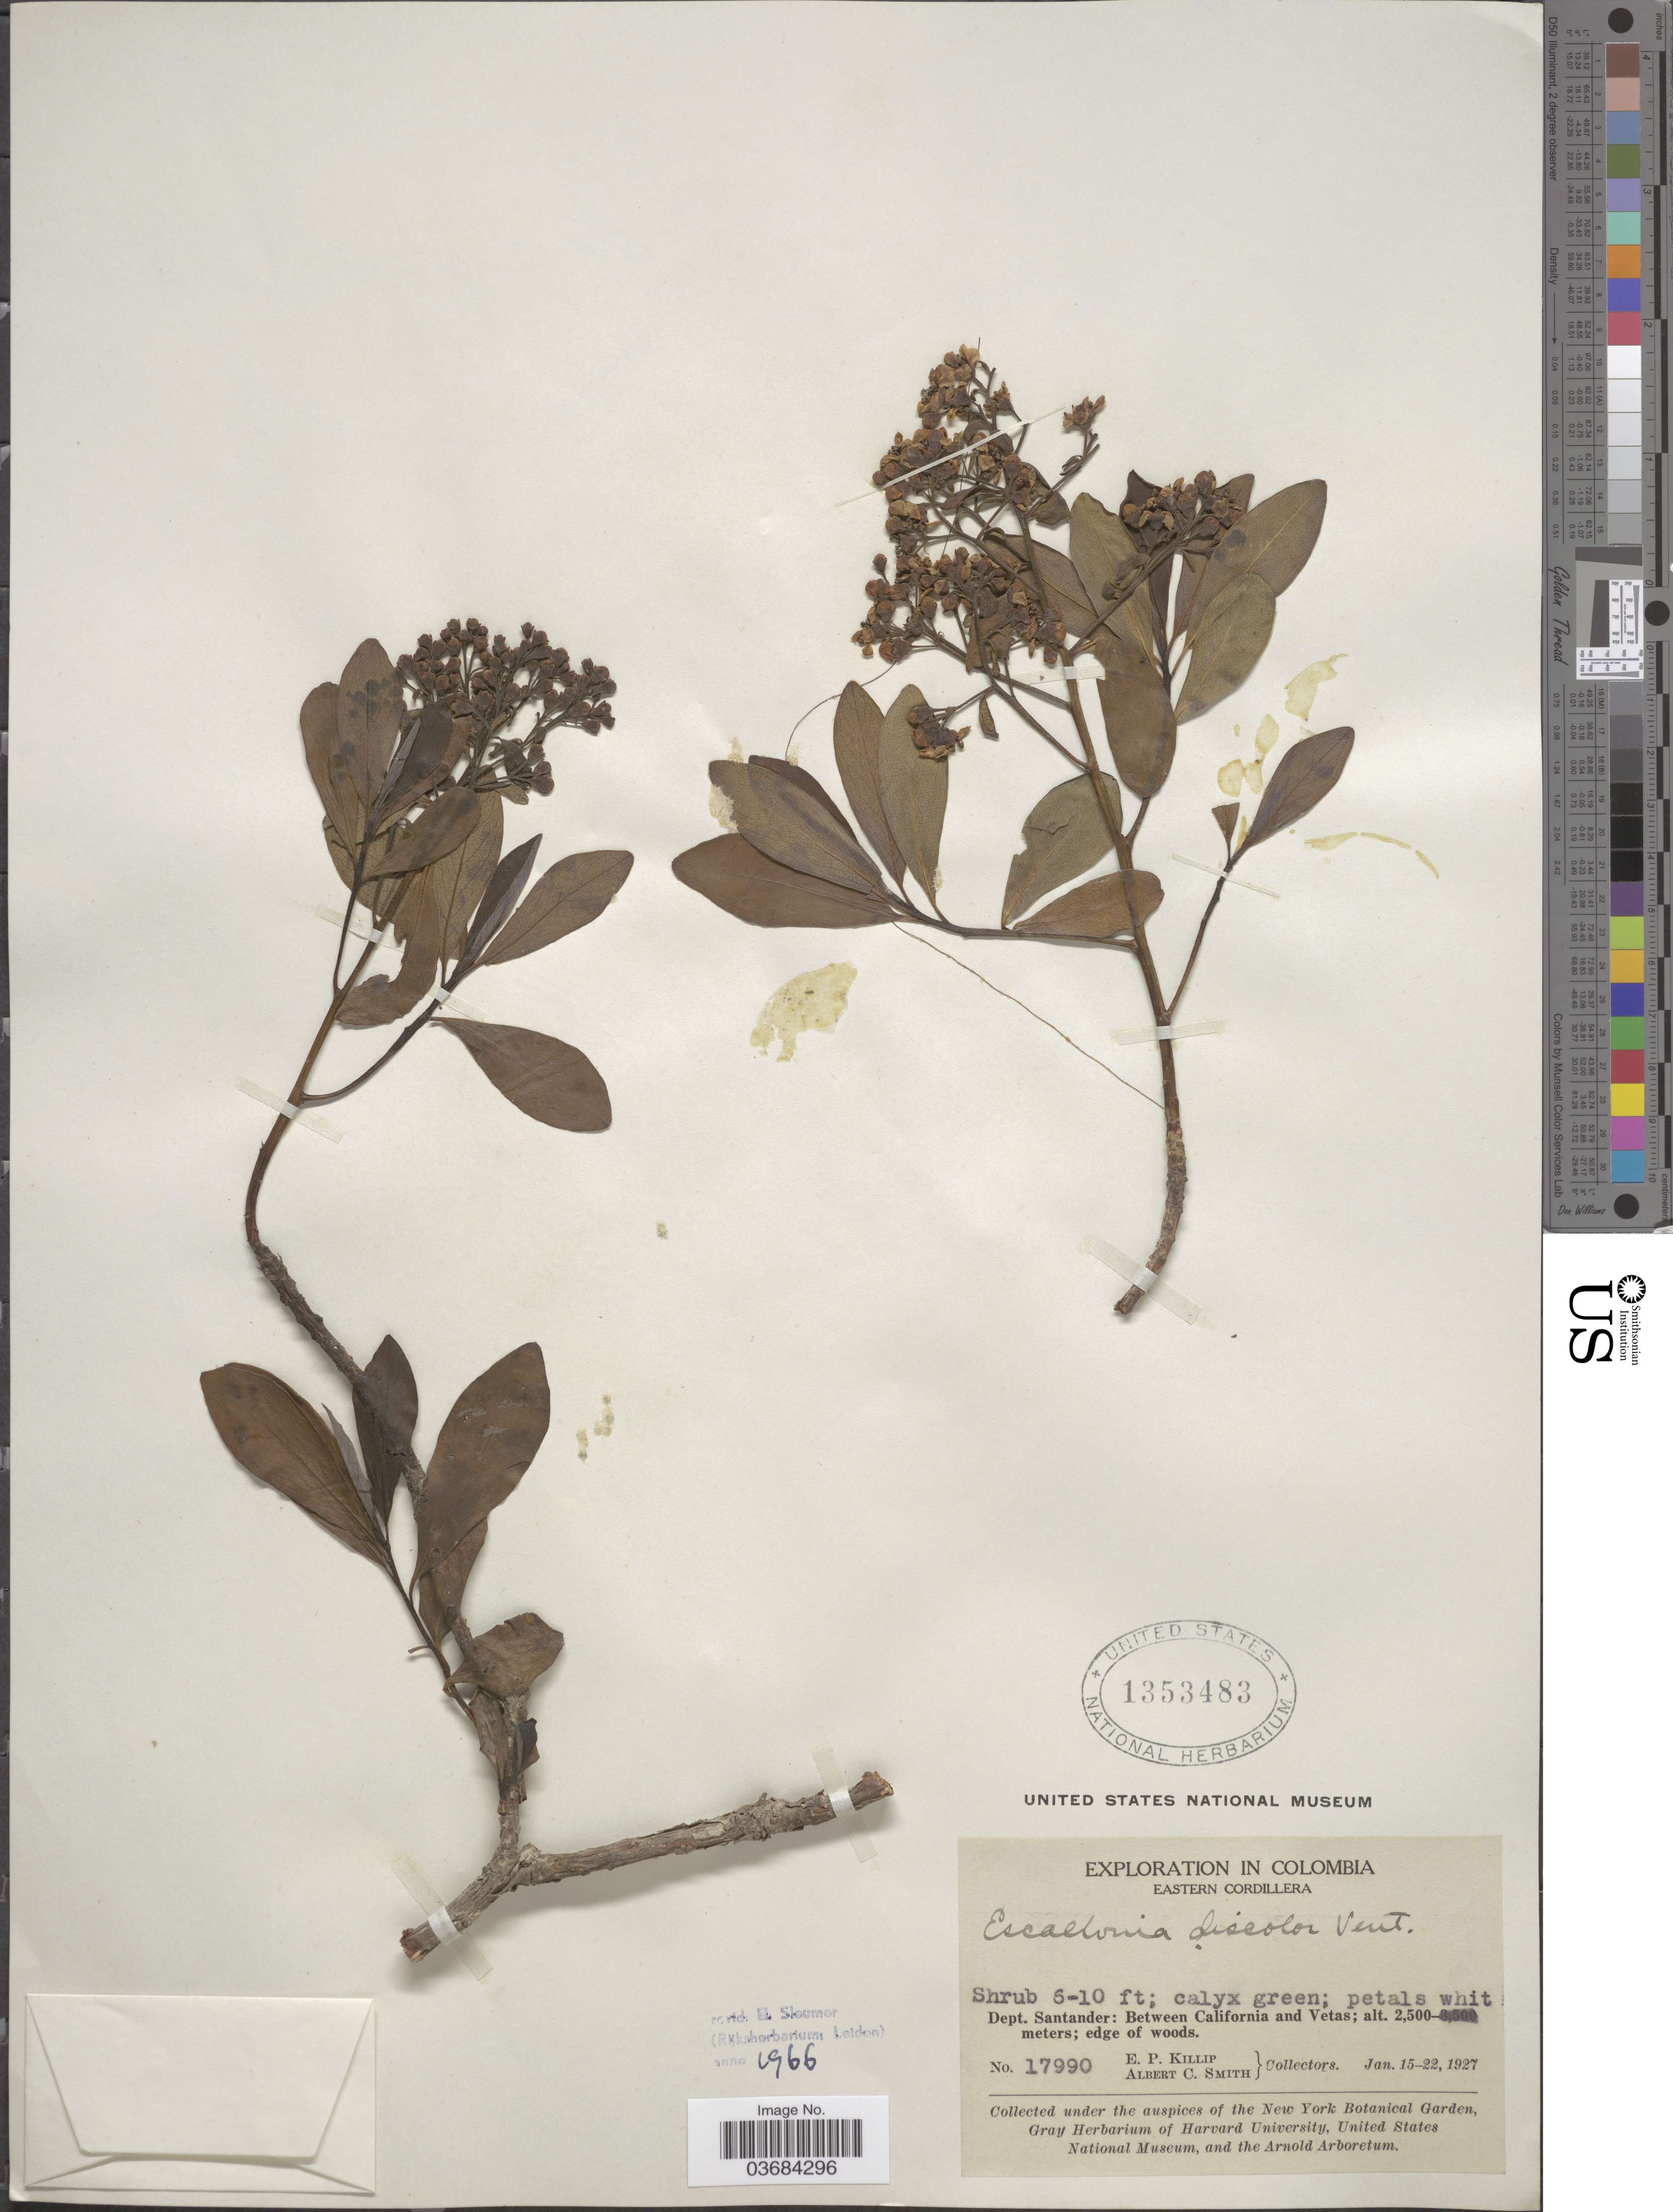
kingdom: Plantae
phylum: Tracheophyta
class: Magnoliopsida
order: Escalloniales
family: Escalloniaceae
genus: Escallonia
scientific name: Escallonia discolor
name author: Vent.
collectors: E. P. Killip & A. C. Smith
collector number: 17990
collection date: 1927-01-15/1927-01-22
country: Colombia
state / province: Santander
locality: Exploration in Colombia. Eastern Cordillera. Dept. Santander: Between California and Vetas.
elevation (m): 2500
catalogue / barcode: US 1353483